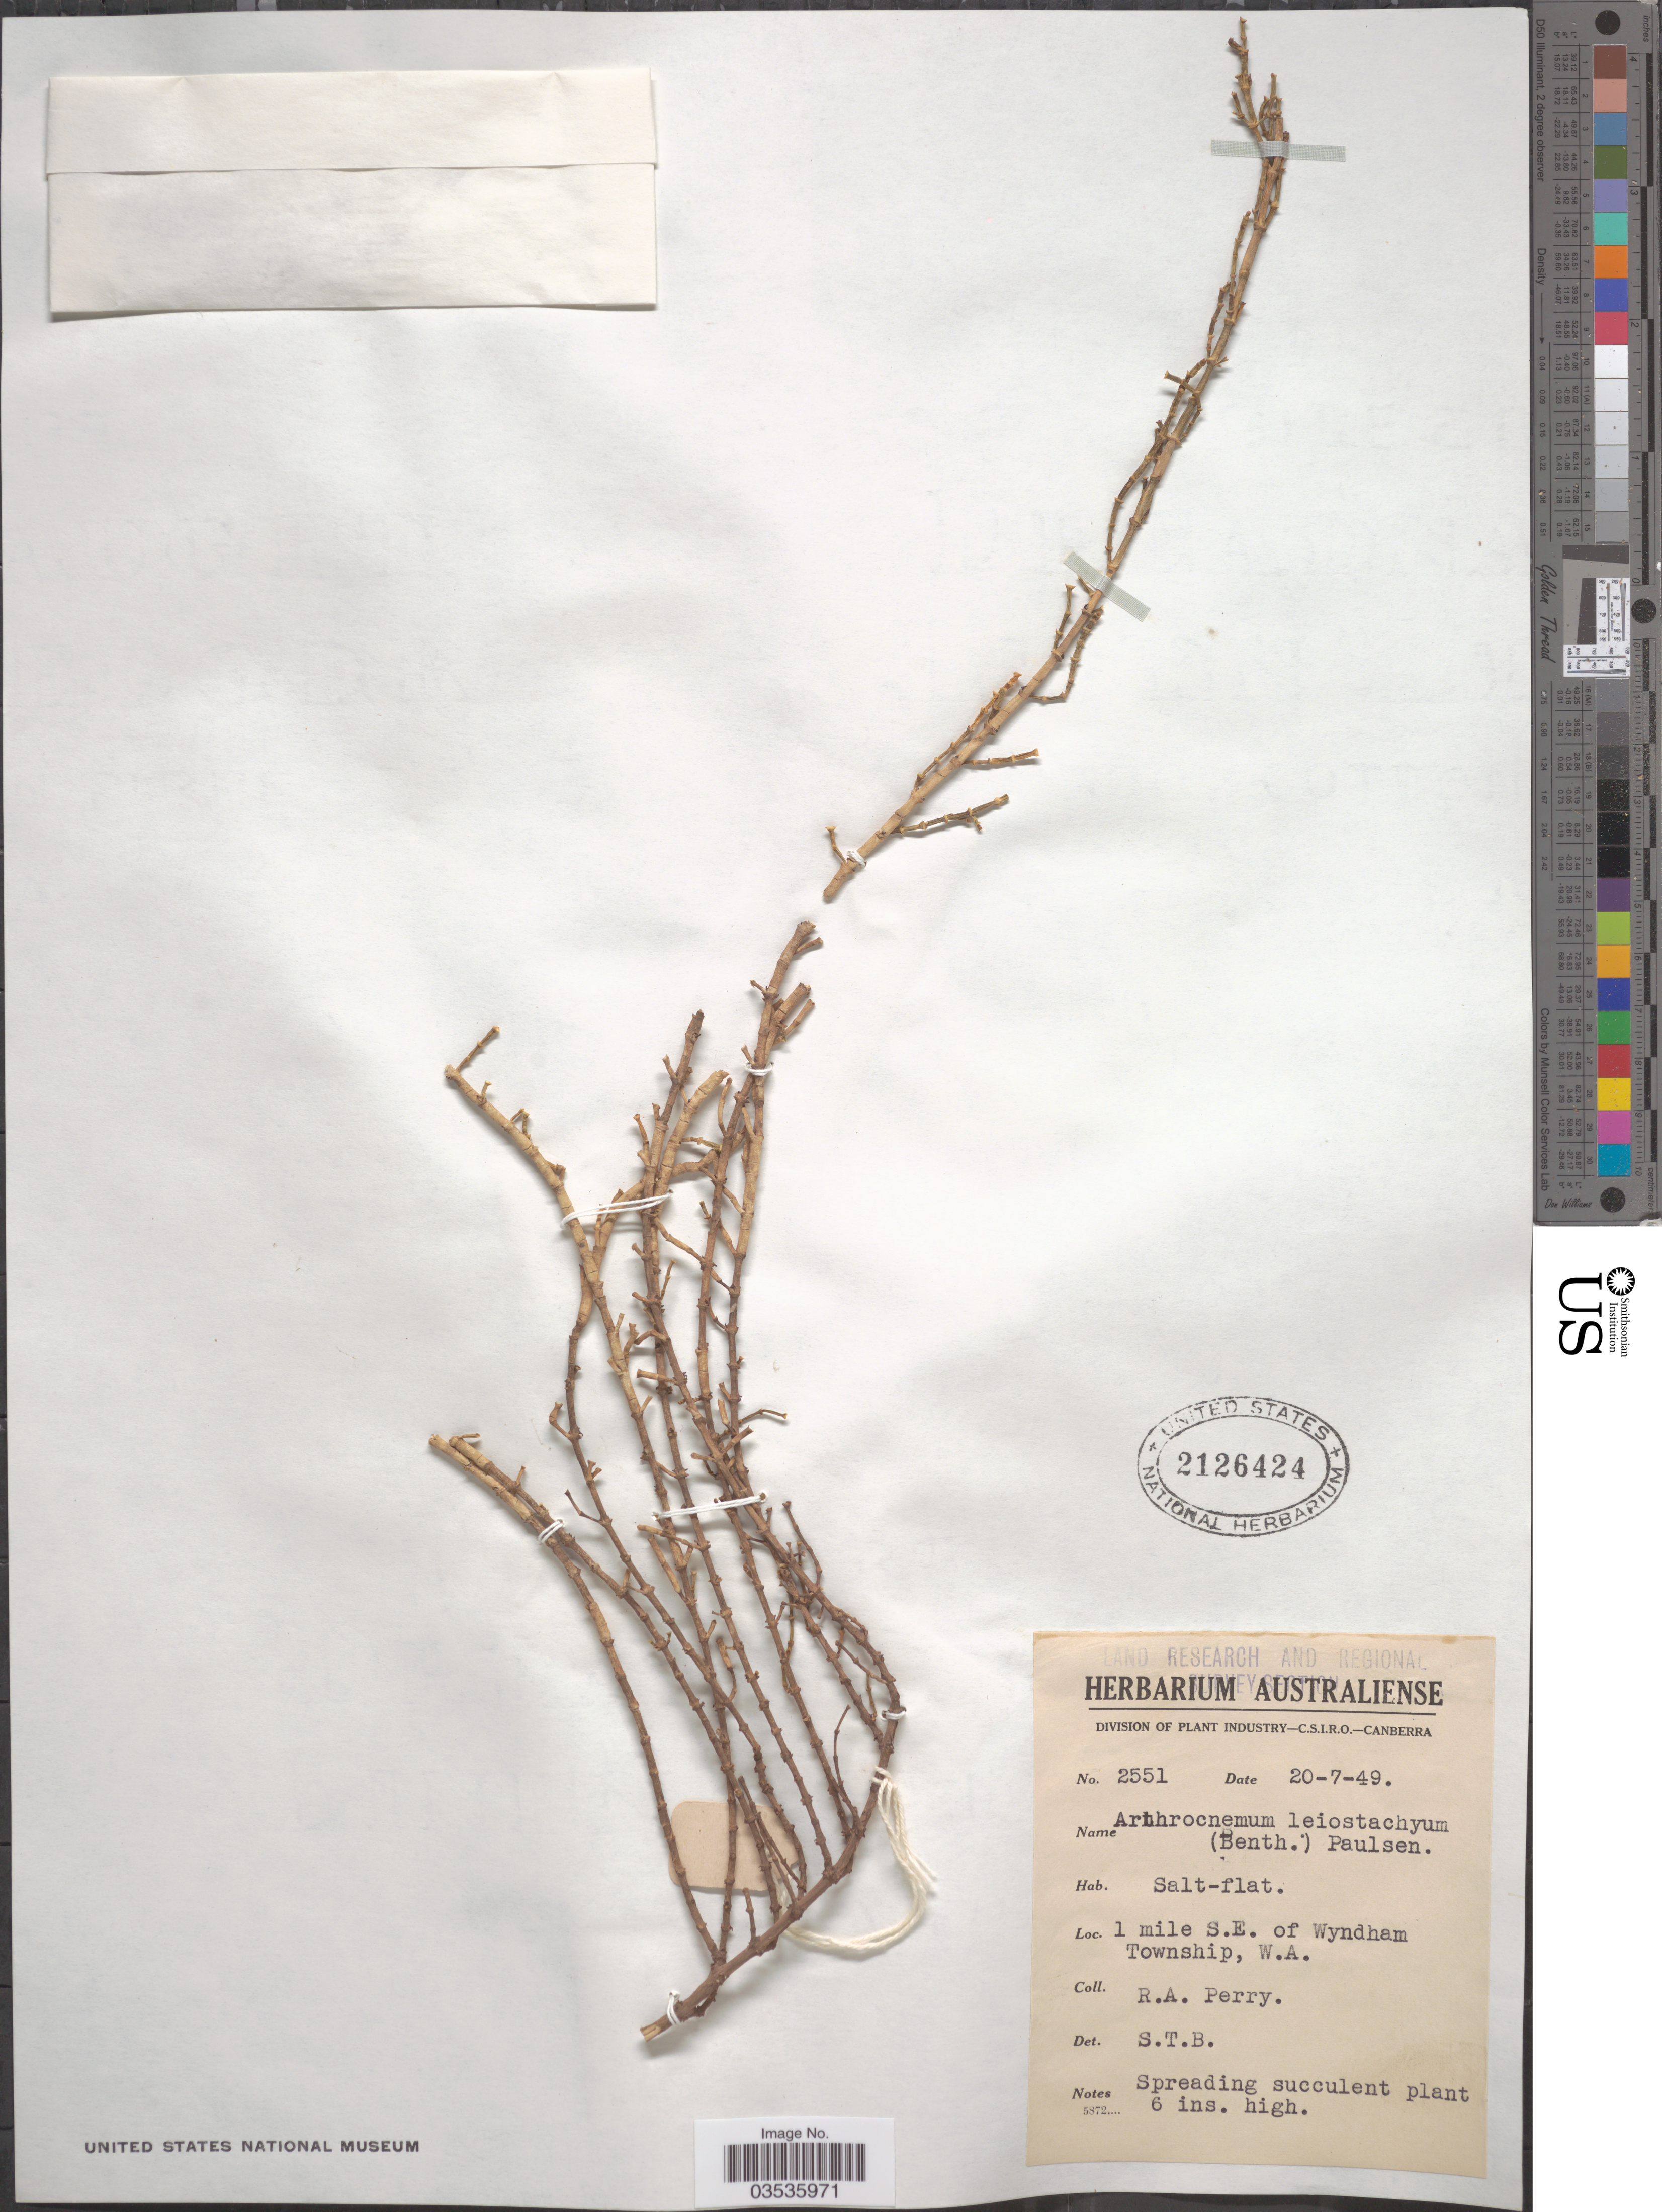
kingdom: Plantae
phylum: Tracheophyta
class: Magnoliopsida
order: Caryophyllales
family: Amaranthaceae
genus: Tecticornia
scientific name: Tecticornia indica subsp. julacea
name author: (Paul G. Wilson) K.A. Sheph. & Paul G. Wilson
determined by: Shepherd, Kelly Anne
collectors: Perry, R. A.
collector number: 2551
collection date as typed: Transcribed d/m/y: 20/7/49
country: Australia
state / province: Western Australia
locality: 1 mile S.E. of Wyndham Township.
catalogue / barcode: US 2126424